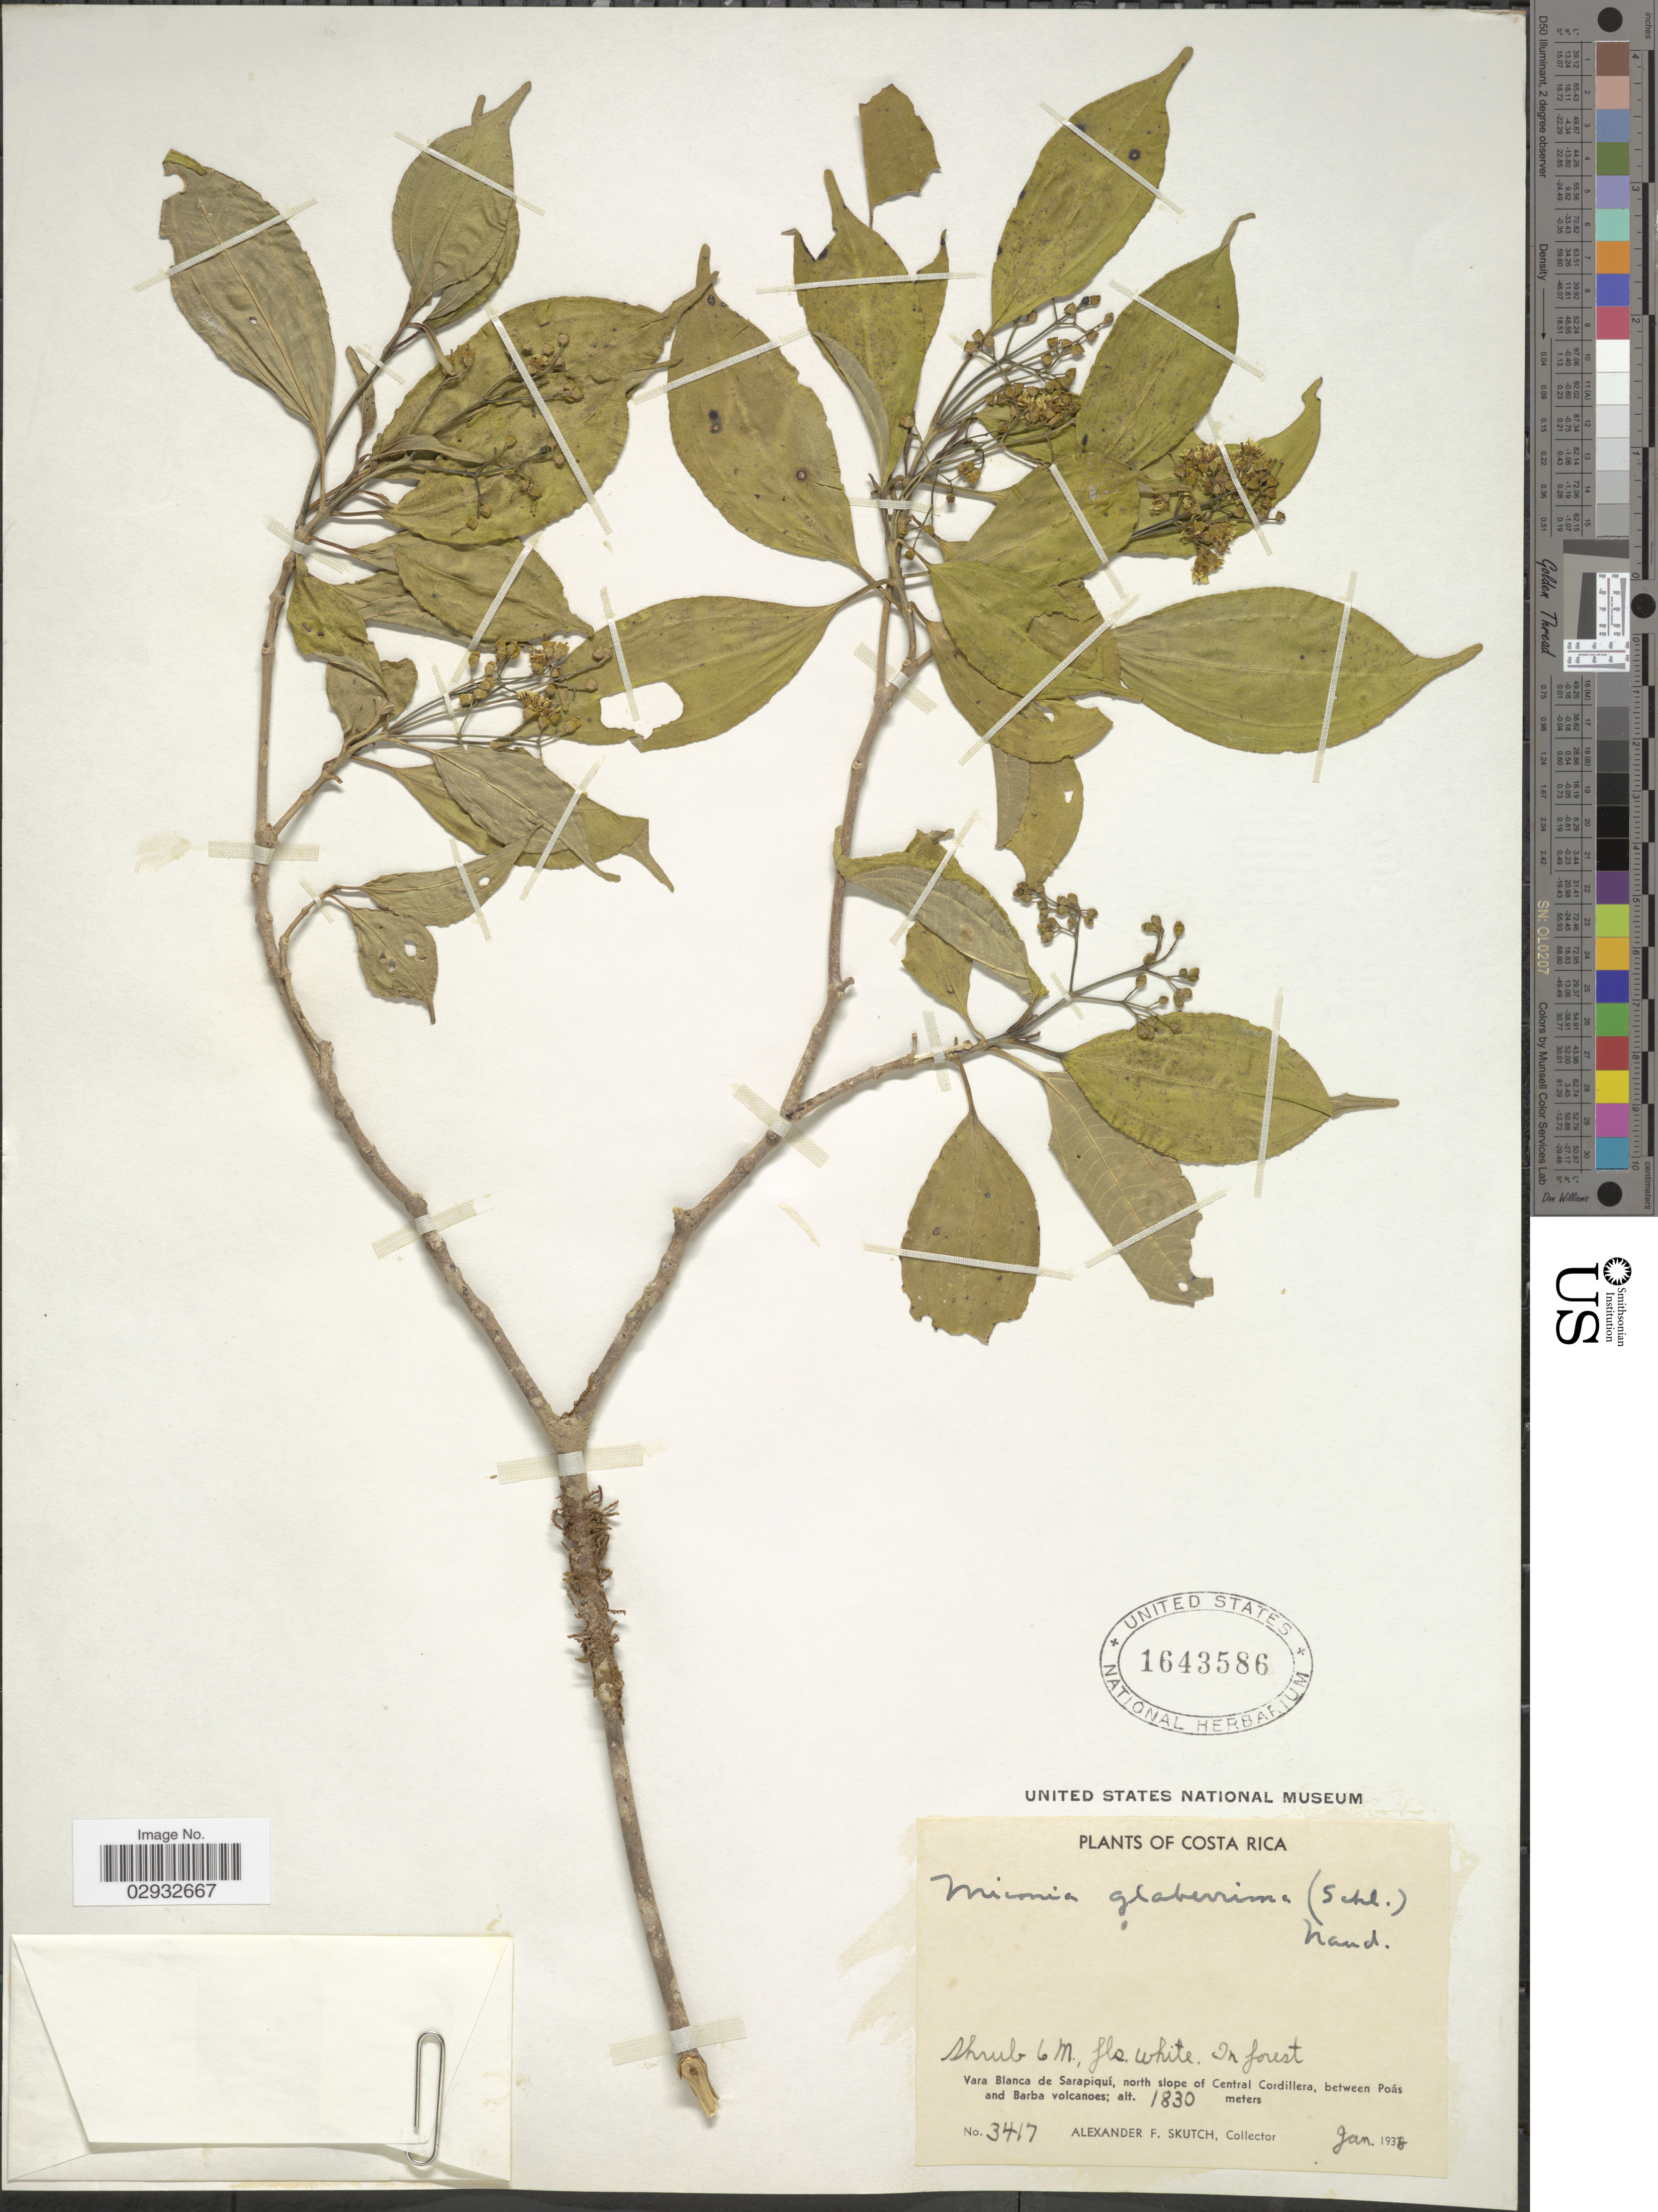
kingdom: Plantae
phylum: Tracheophyta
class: Magnoliopsida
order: Myrtales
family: Melastomataceae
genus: Miconia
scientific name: Miconia glaberrima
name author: (Schltdl.) Naudin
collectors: A. F. Skutch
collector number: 3417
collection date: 1938-01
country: Costa Rica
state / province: Heredia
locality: Vara Blanca de Sarapiquí, north slope of Central Cordillera, between Poás and Barba volcanoes.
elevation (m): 1830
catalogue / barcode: US 1643586